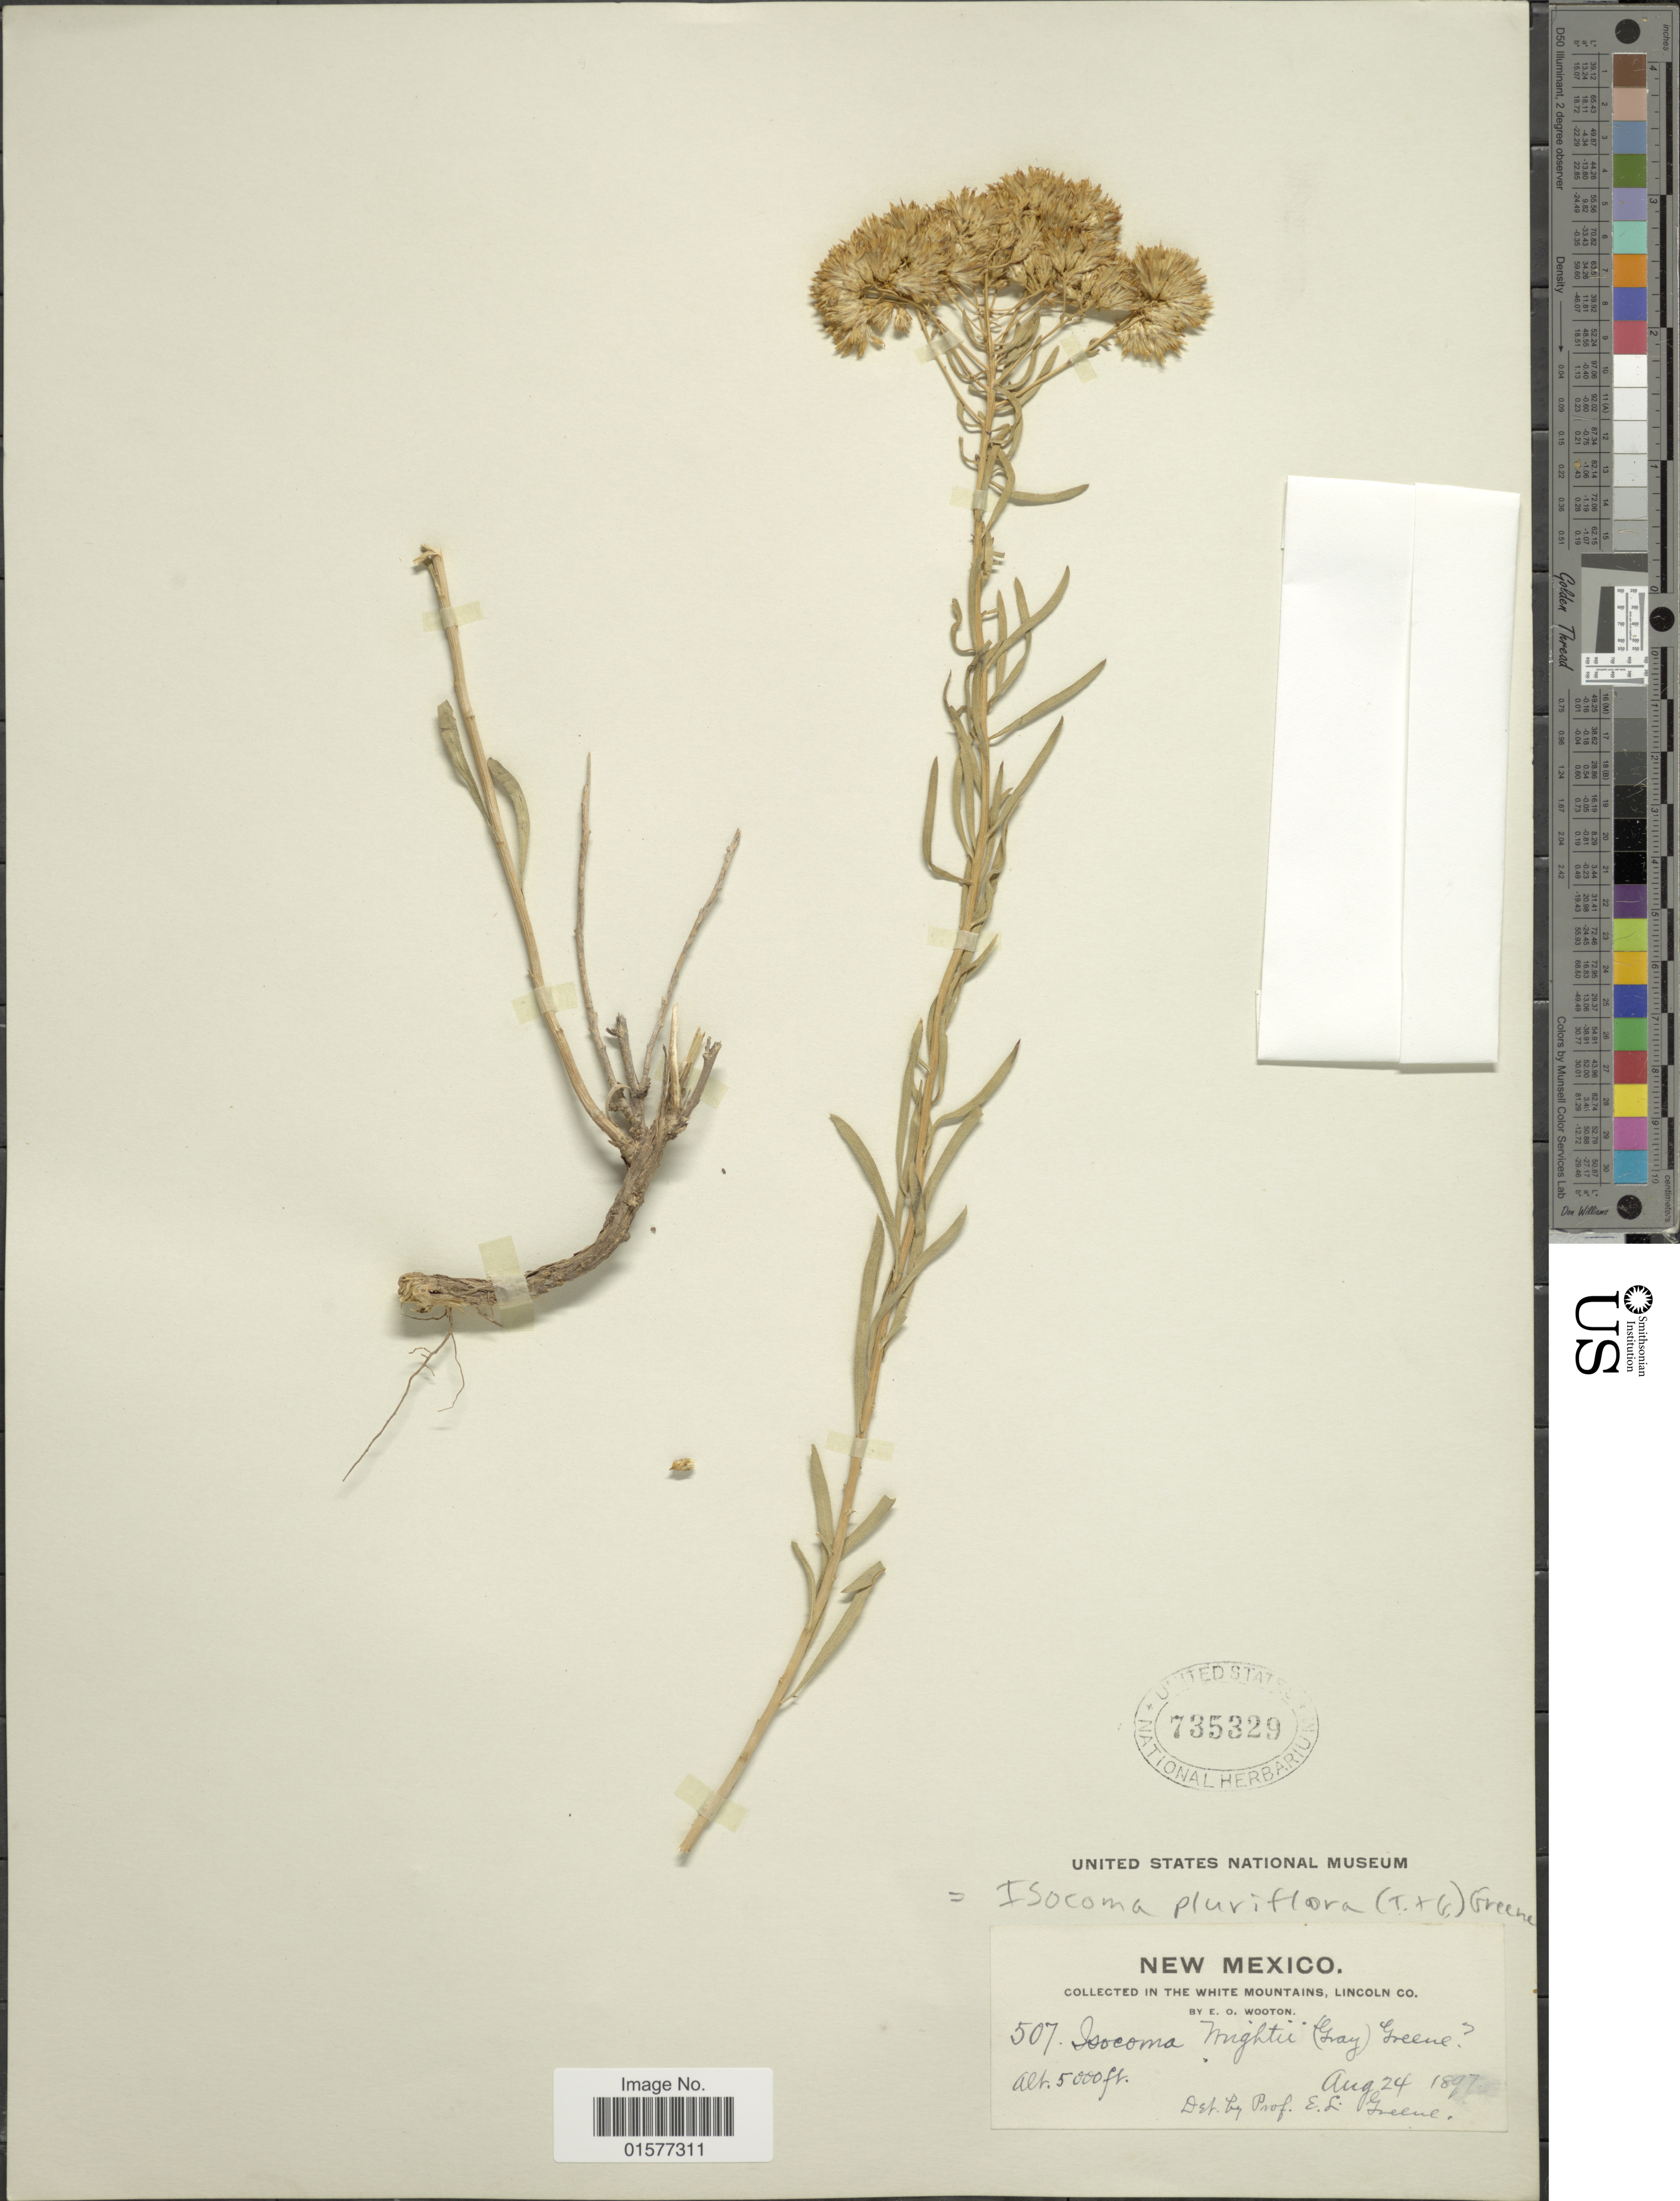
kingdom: Plantae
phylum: Tracheophyta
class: Magnoliopsida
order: Asterales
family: Asteraceae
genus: Isocoma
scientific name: Isocoma pluriflora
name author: (Torr. & A. Gray) Greene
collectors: E. O. Wooton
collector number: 507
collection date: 1897-08-24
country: United States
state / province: New Mexico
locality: Collected in the White Mountains, Lincoln Co.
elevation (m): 1524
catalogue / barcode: US 735329